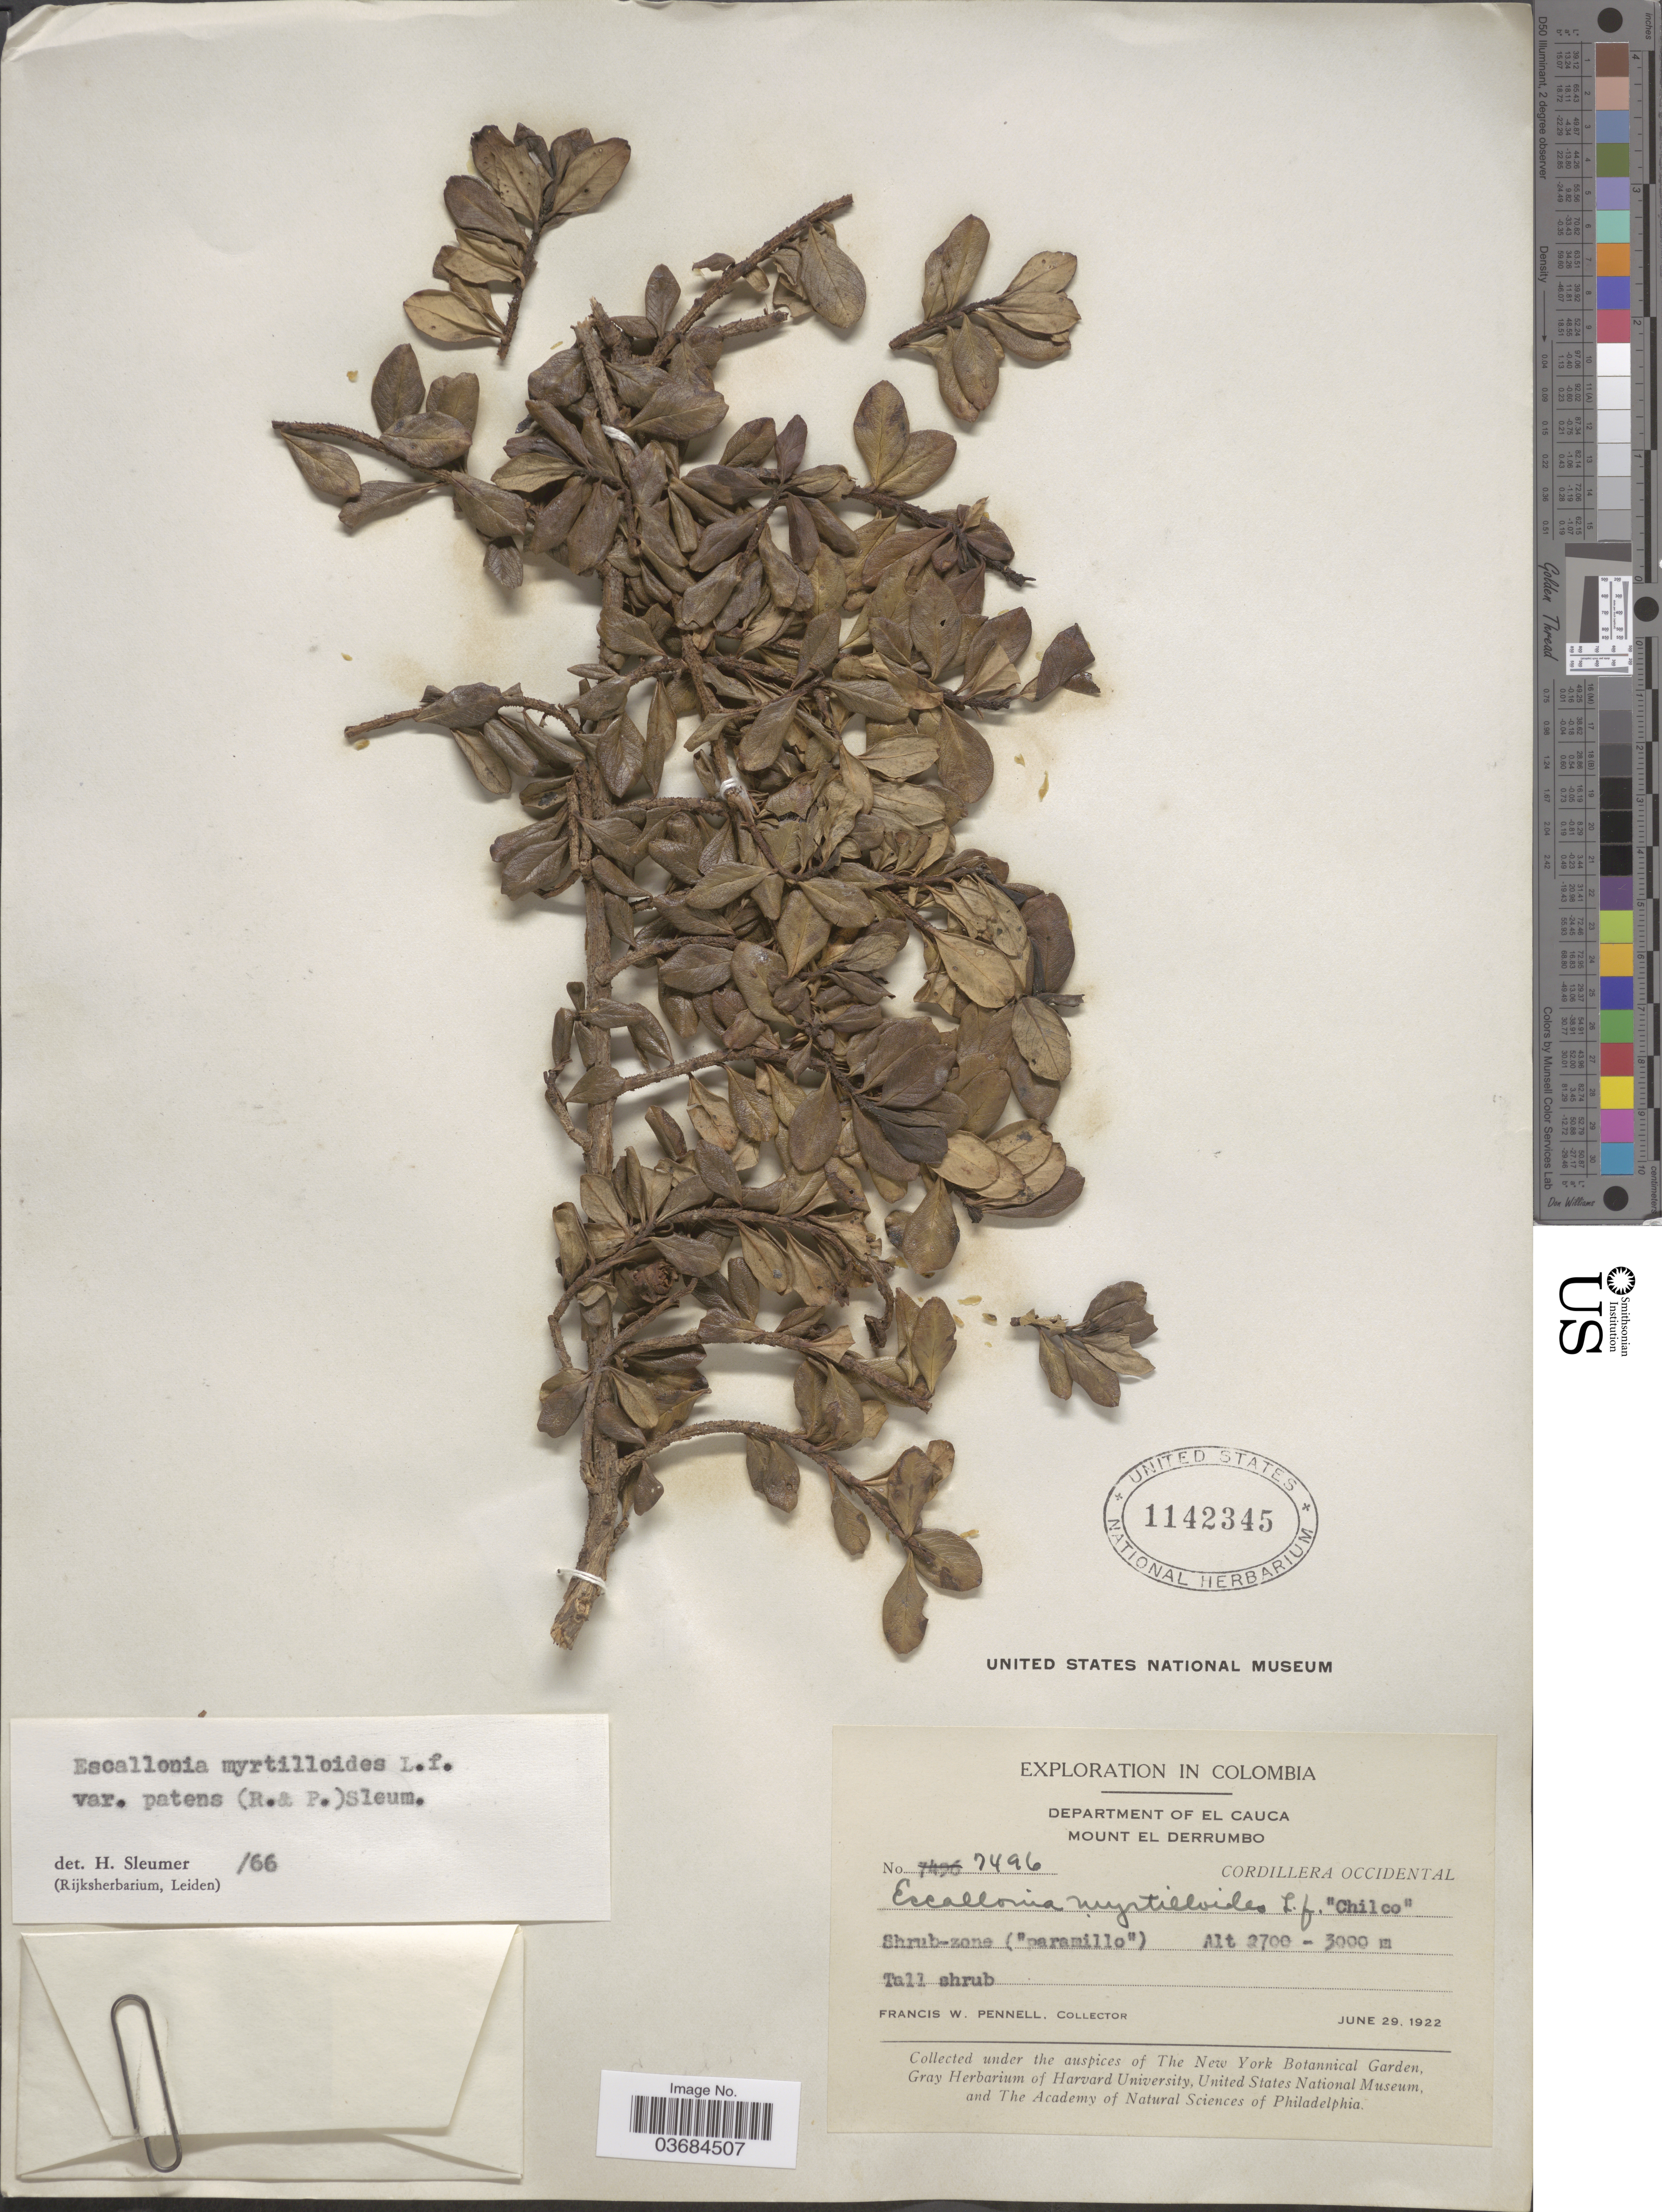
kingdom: Plantae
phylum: Tracheophyta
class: Magnoliopsida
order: Escalloniales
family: Escalloniaceae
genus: Escallonia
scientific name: Escallonia myrtilloides var. patens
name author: (Ruiz & Pavón) Sleumer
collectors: F. W. Pennell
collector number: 7496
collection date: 1922-06-29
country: Colombia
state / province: Cauca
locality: Exploration in Colombia. Department of El Cauca. Mount El Derrumba. Cordillera Occidental.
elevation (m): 2700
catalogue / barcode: US 1142345